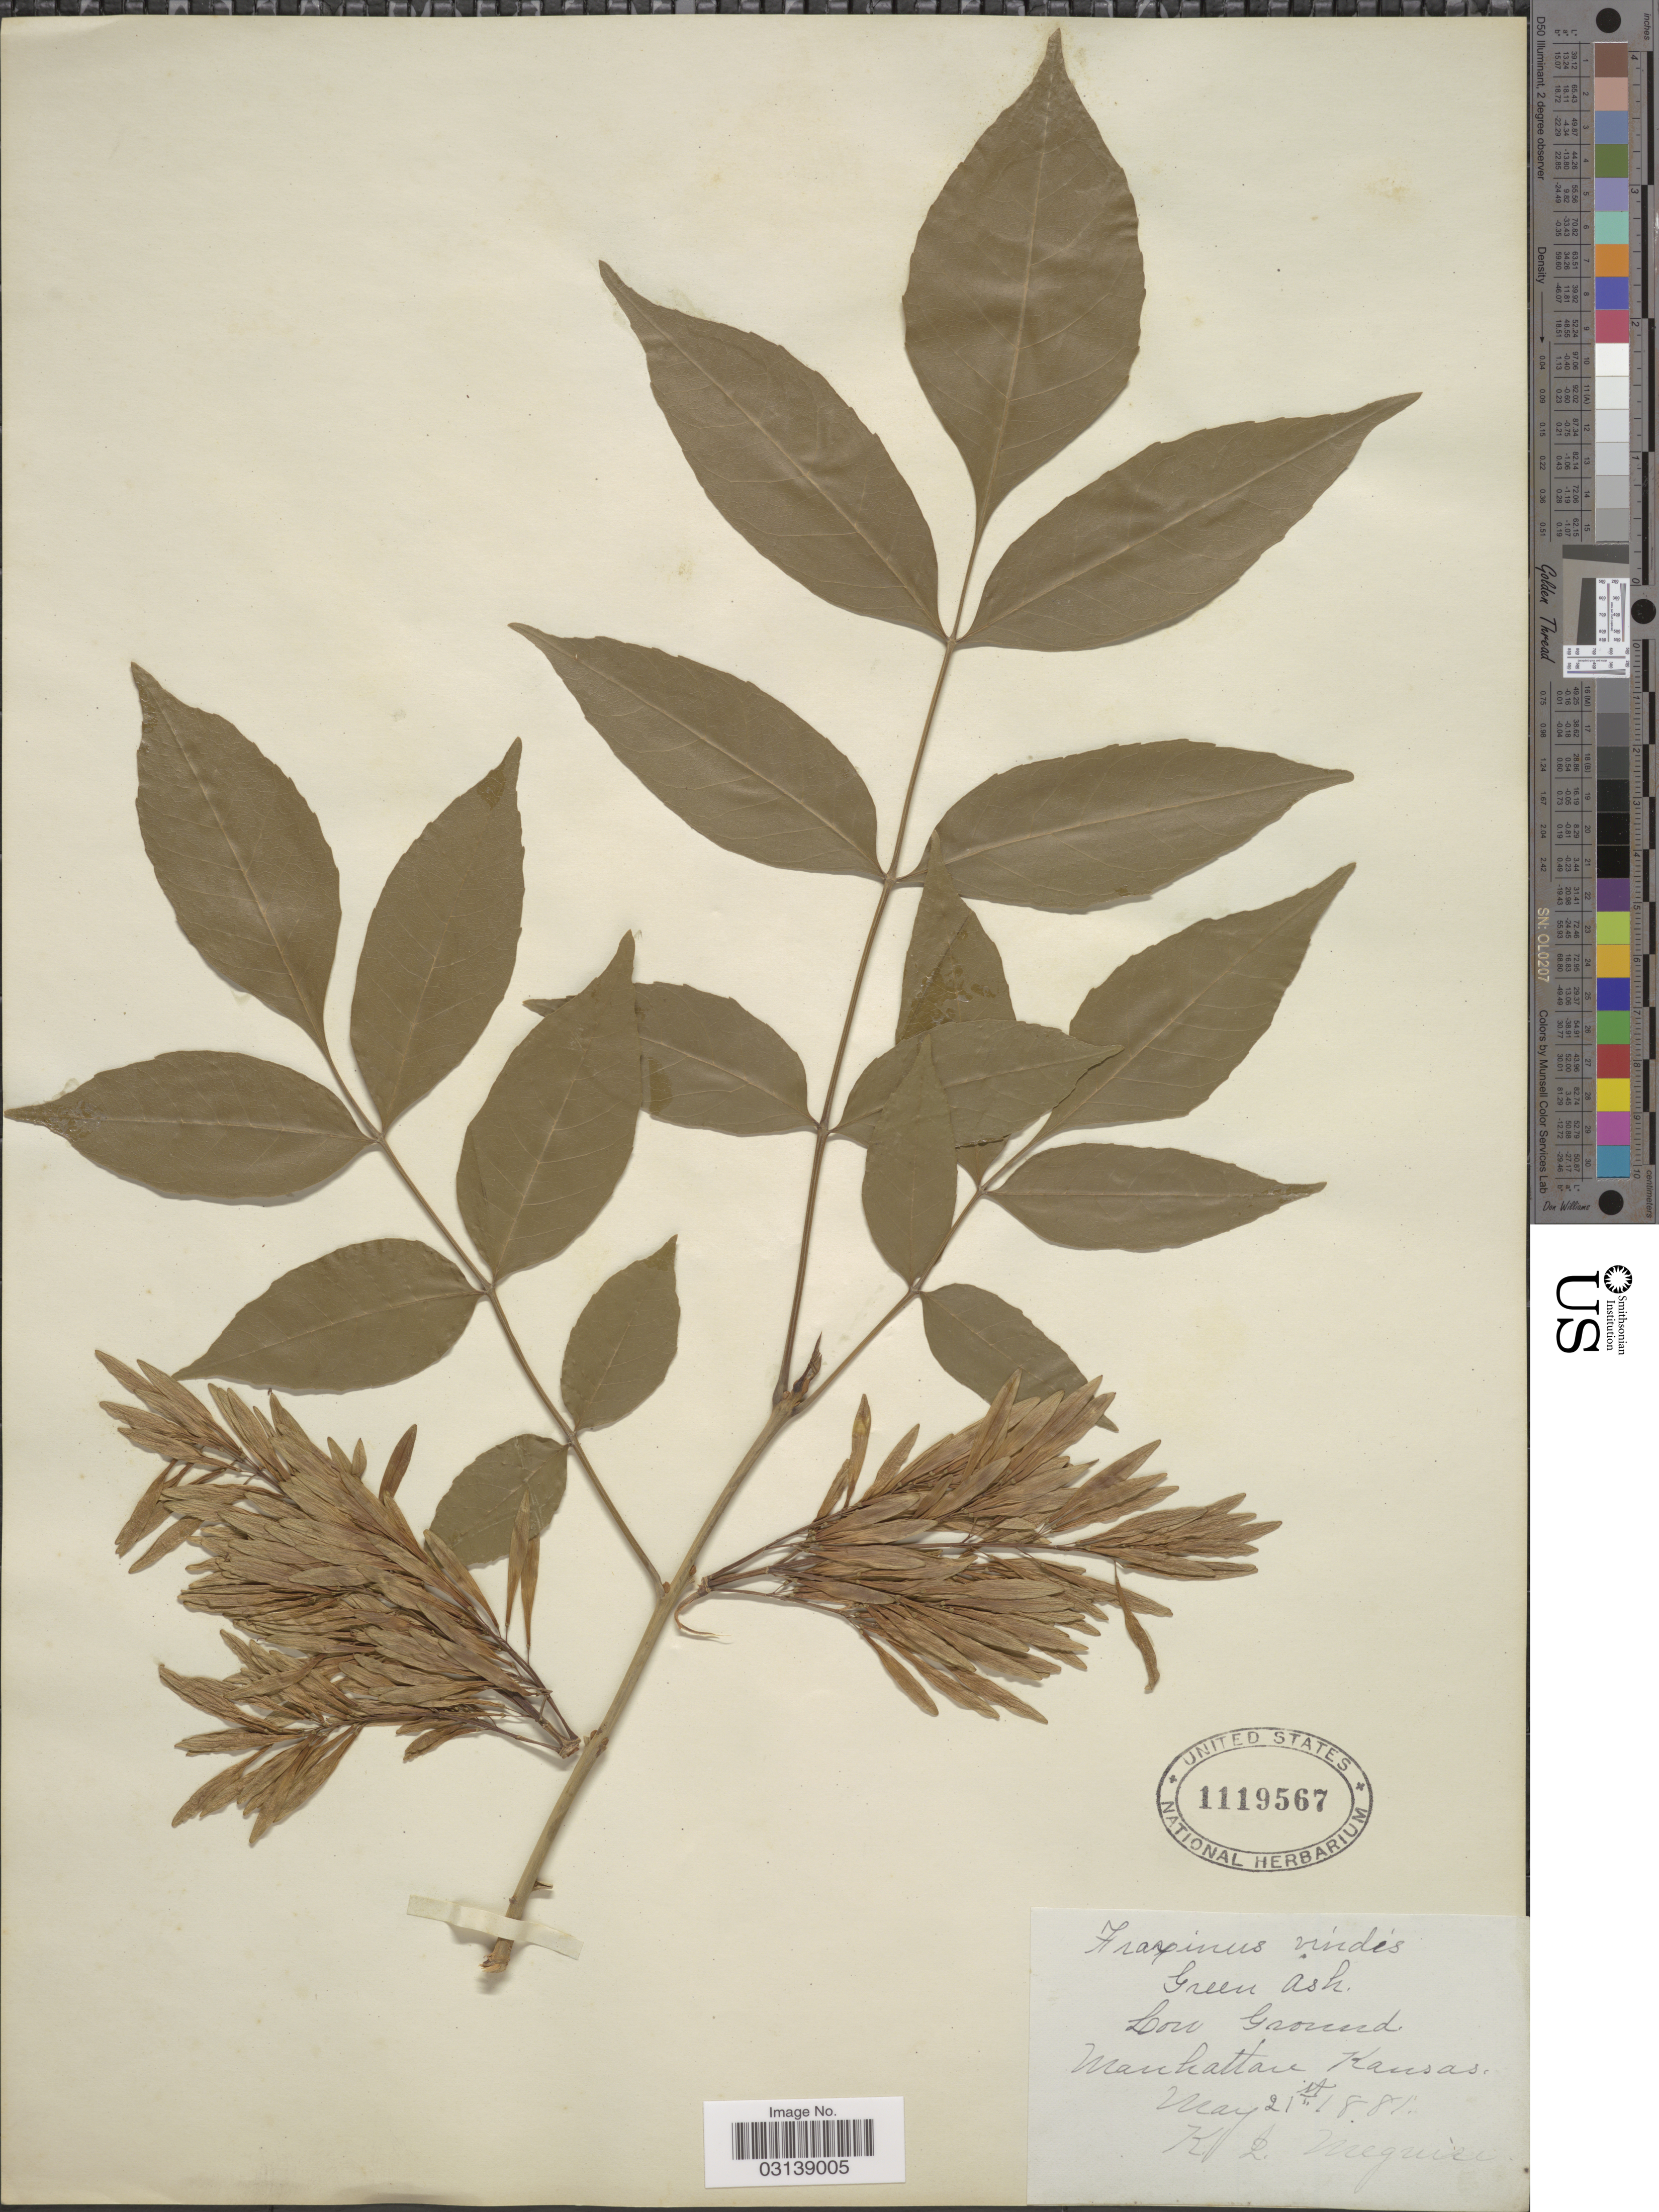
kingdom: Plantae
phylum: Tracheophyta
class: Magnoliopsida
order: Lamiales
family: Oleaceae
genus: Fraxinus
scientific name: Fraxinus pennsylvanica var. campestris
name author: (Britton) F.C. Gates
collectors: K. McGuire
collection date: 1881-05-21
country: United States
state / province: Kansas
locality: Manhattan.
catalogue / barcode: US 1119567